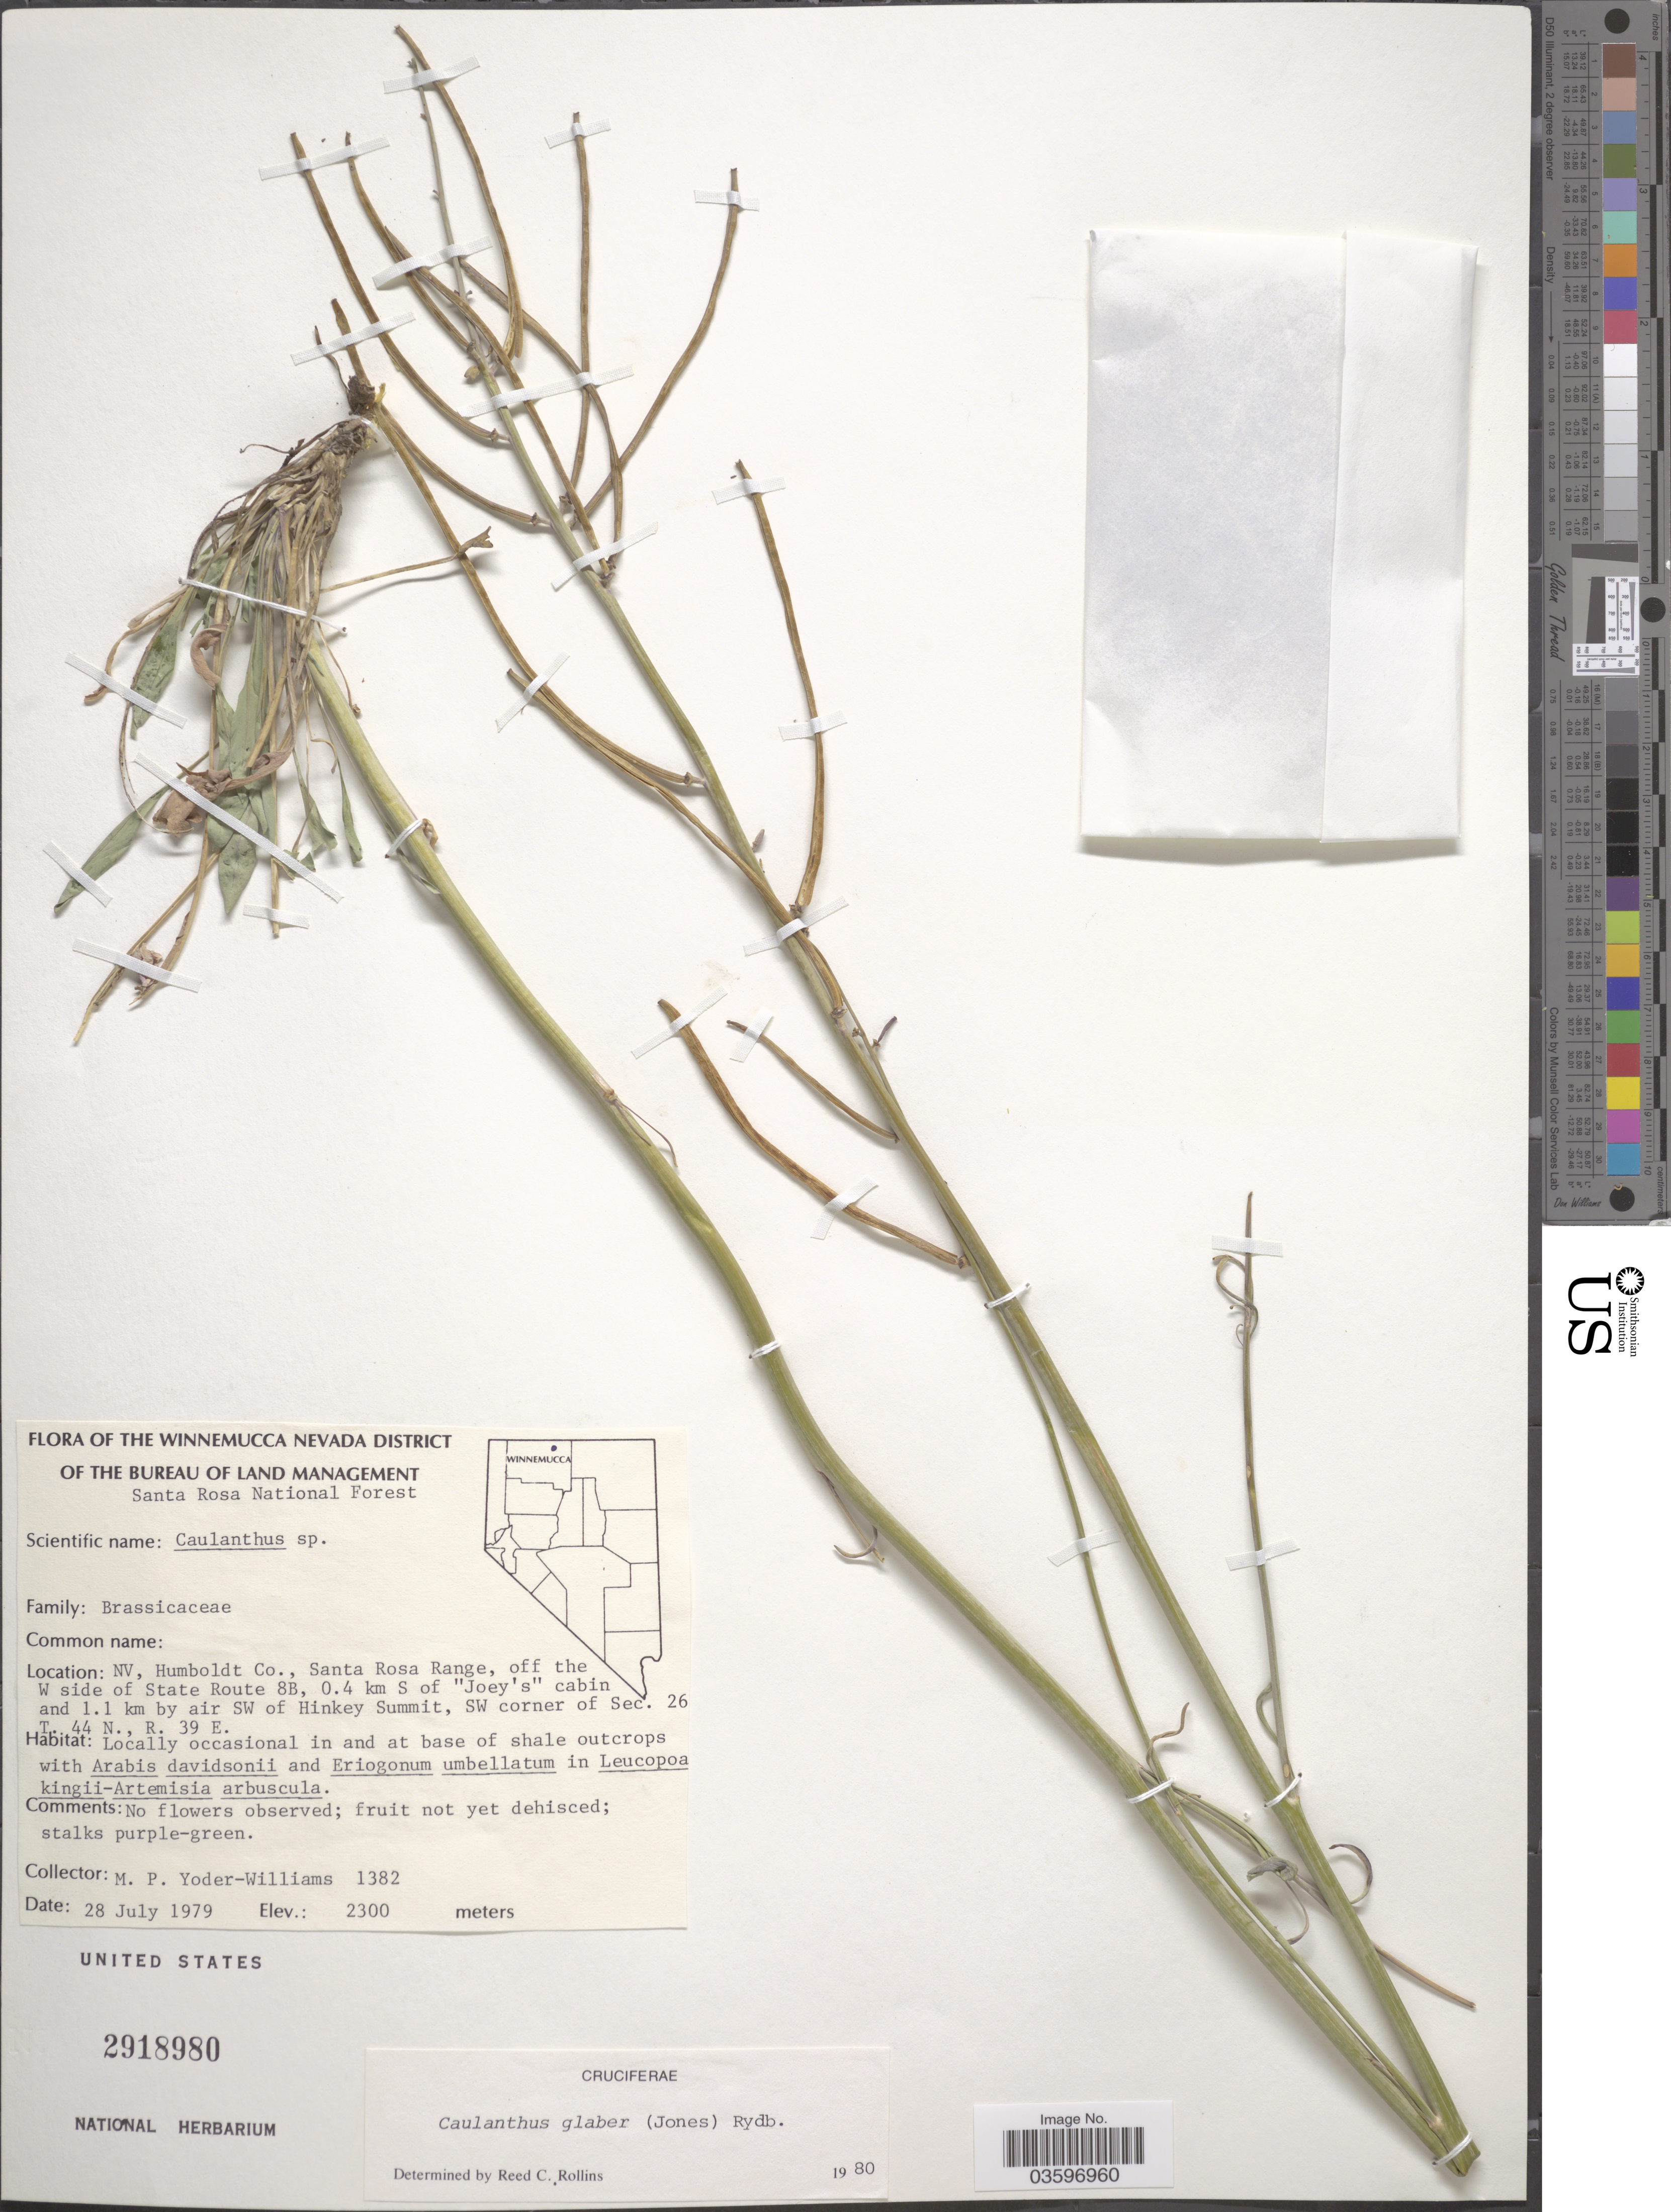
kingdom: Plantae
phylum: Tracheophyta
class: Magnoliopsida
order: Brassicales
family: Brassicaceae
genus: Caulanthus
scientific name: Caulanthus glaber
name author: (M.E. Jones) Rydb.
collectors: M. P. Yoder-Williams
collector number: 1382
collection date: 1979-07-28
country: United States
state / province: Nevada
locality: The Winnemucca Nevada District. Santa Rosa National Forest. NV, Humboldt Co., Santa Rosa Range, off the W side of State Route 8B, 0.4 km S of "Joey's" cabin and 1.1 km by air SW of Hinkey Summit, SW corner of Sec. 26 T. 44 N., R. 39 E.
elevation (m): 2300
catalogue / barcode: US 2918980